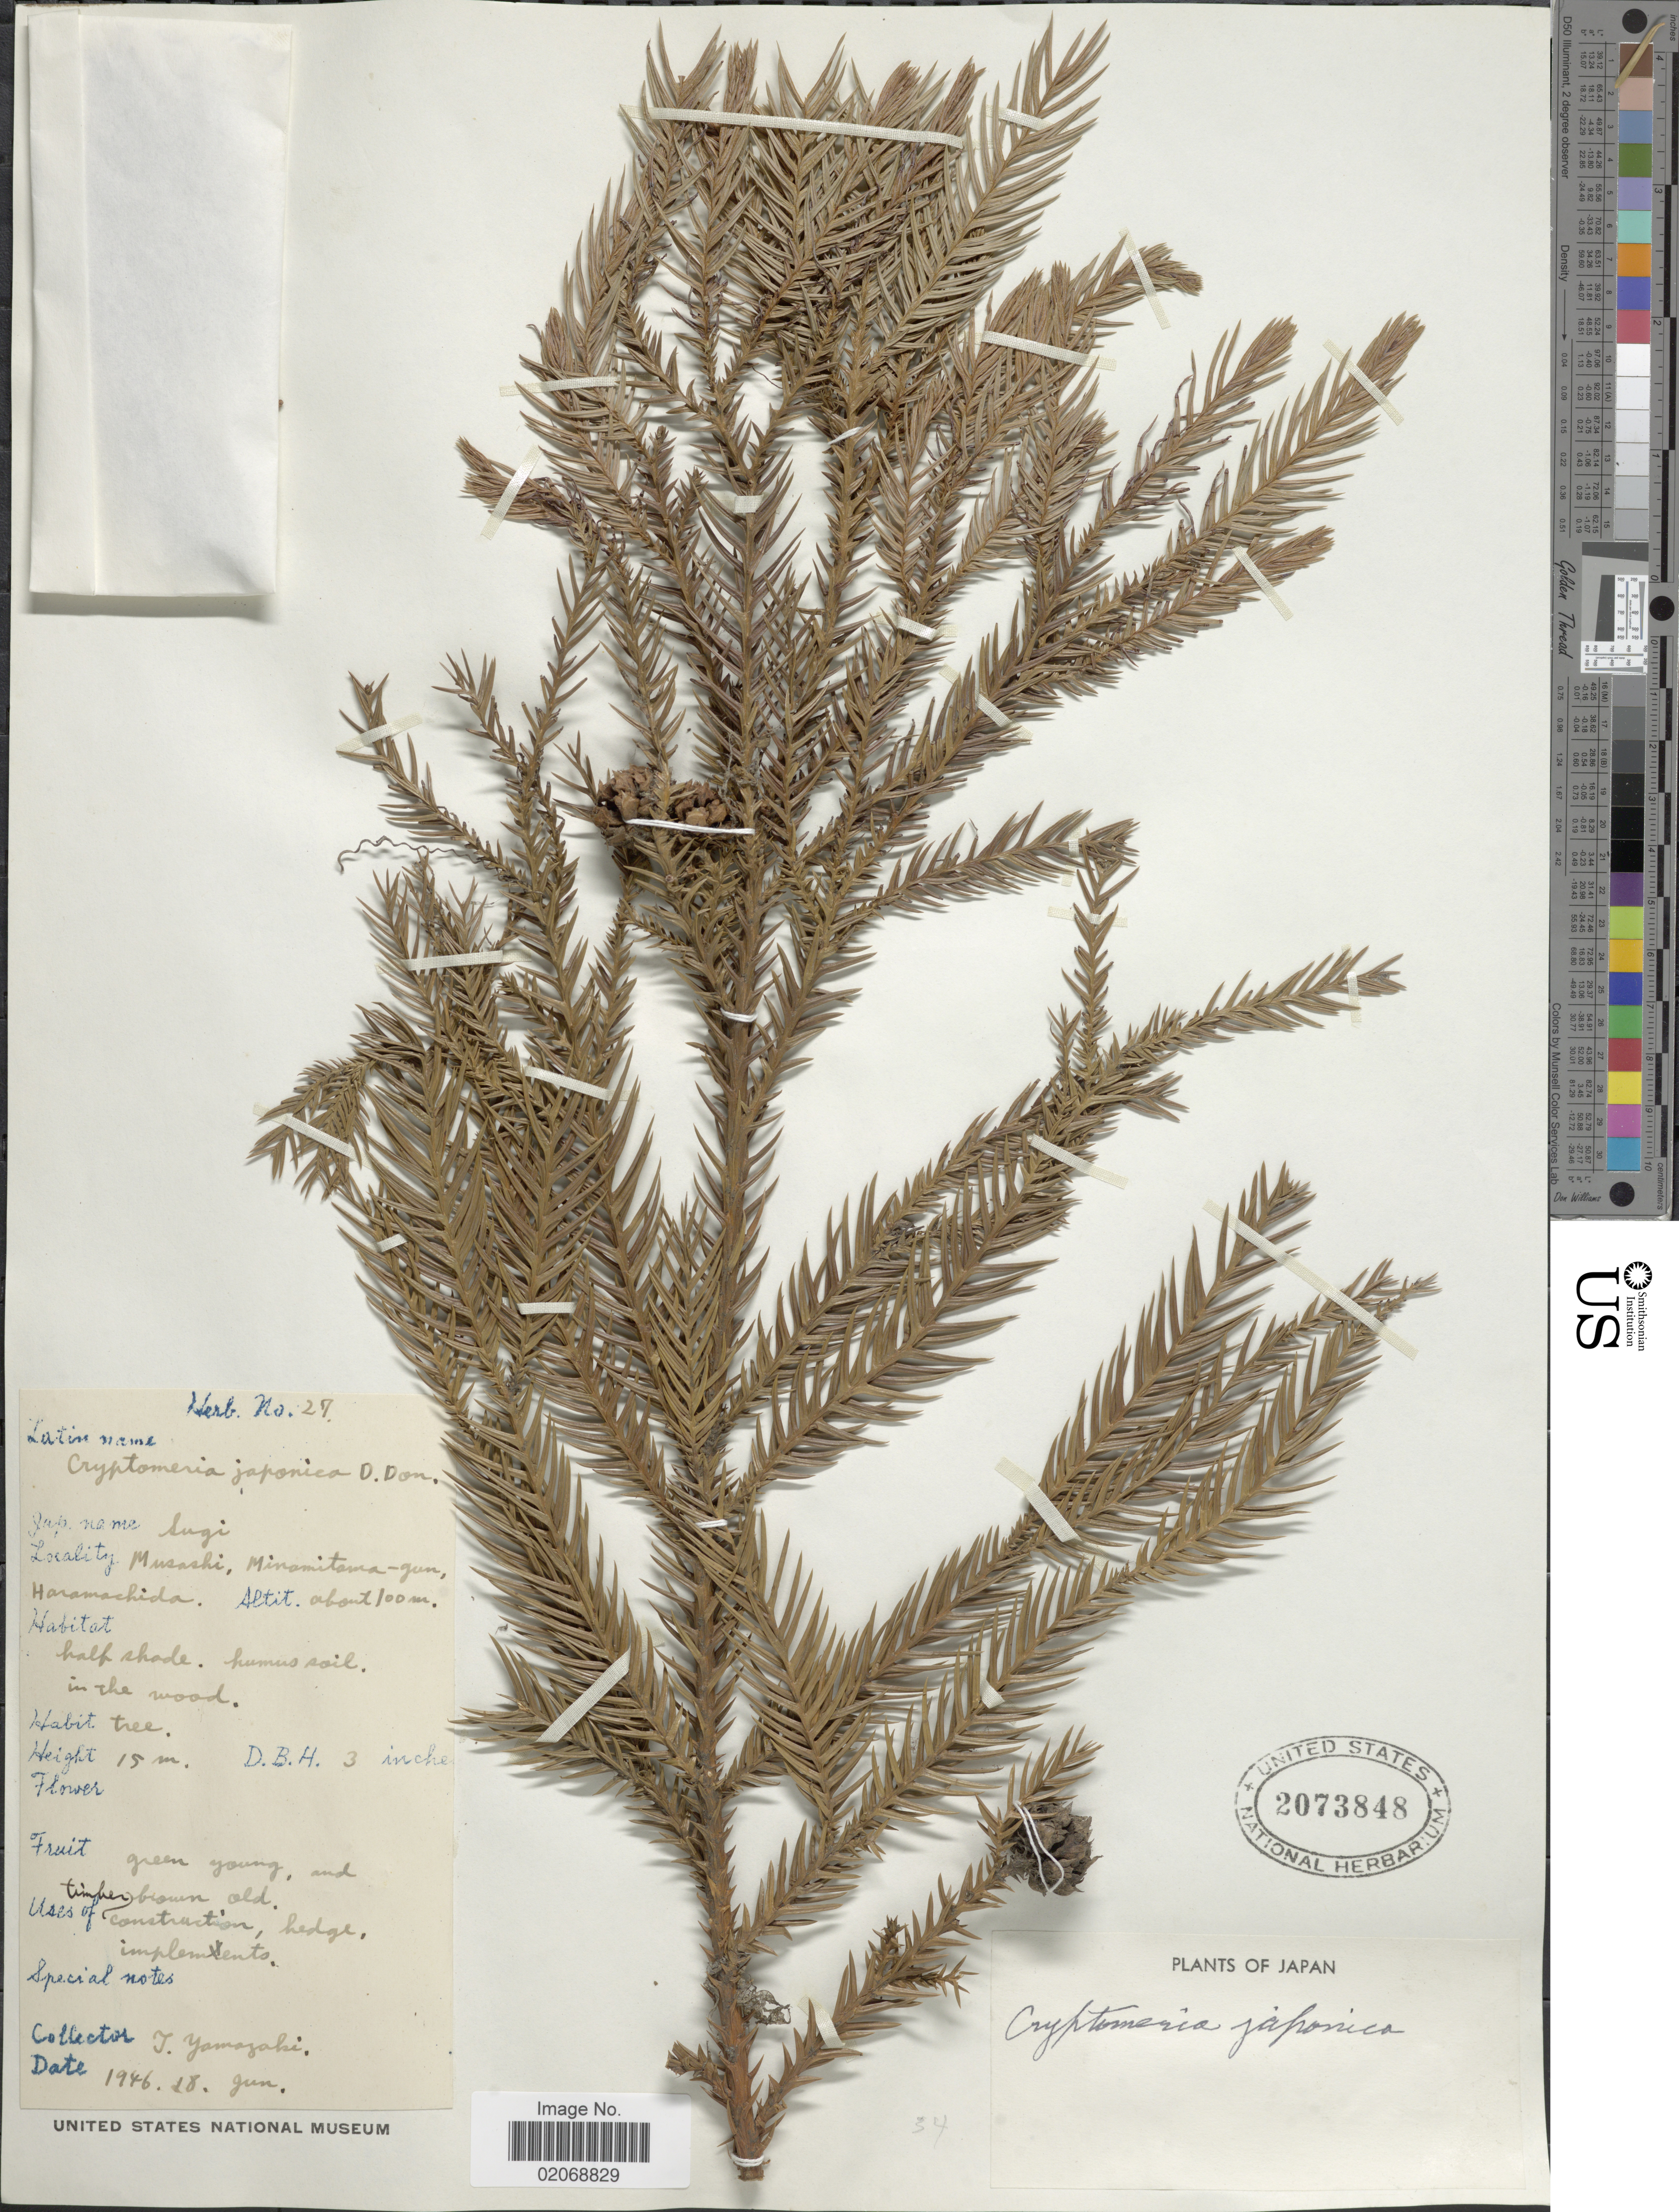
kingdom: Plantae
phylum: Tracheophyta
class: Pinopsida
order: Pinales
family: Cupressaceae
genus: Cryptomeria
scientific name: Cryptomeria japonica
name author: (Thunb. ex L. f.) D. Don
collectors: T. Yamazaki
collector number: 27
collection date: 1946-06-18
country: Japan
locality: Musashi. Minamitama-gun. Haramachida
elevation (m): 100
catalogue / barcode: US 2073848